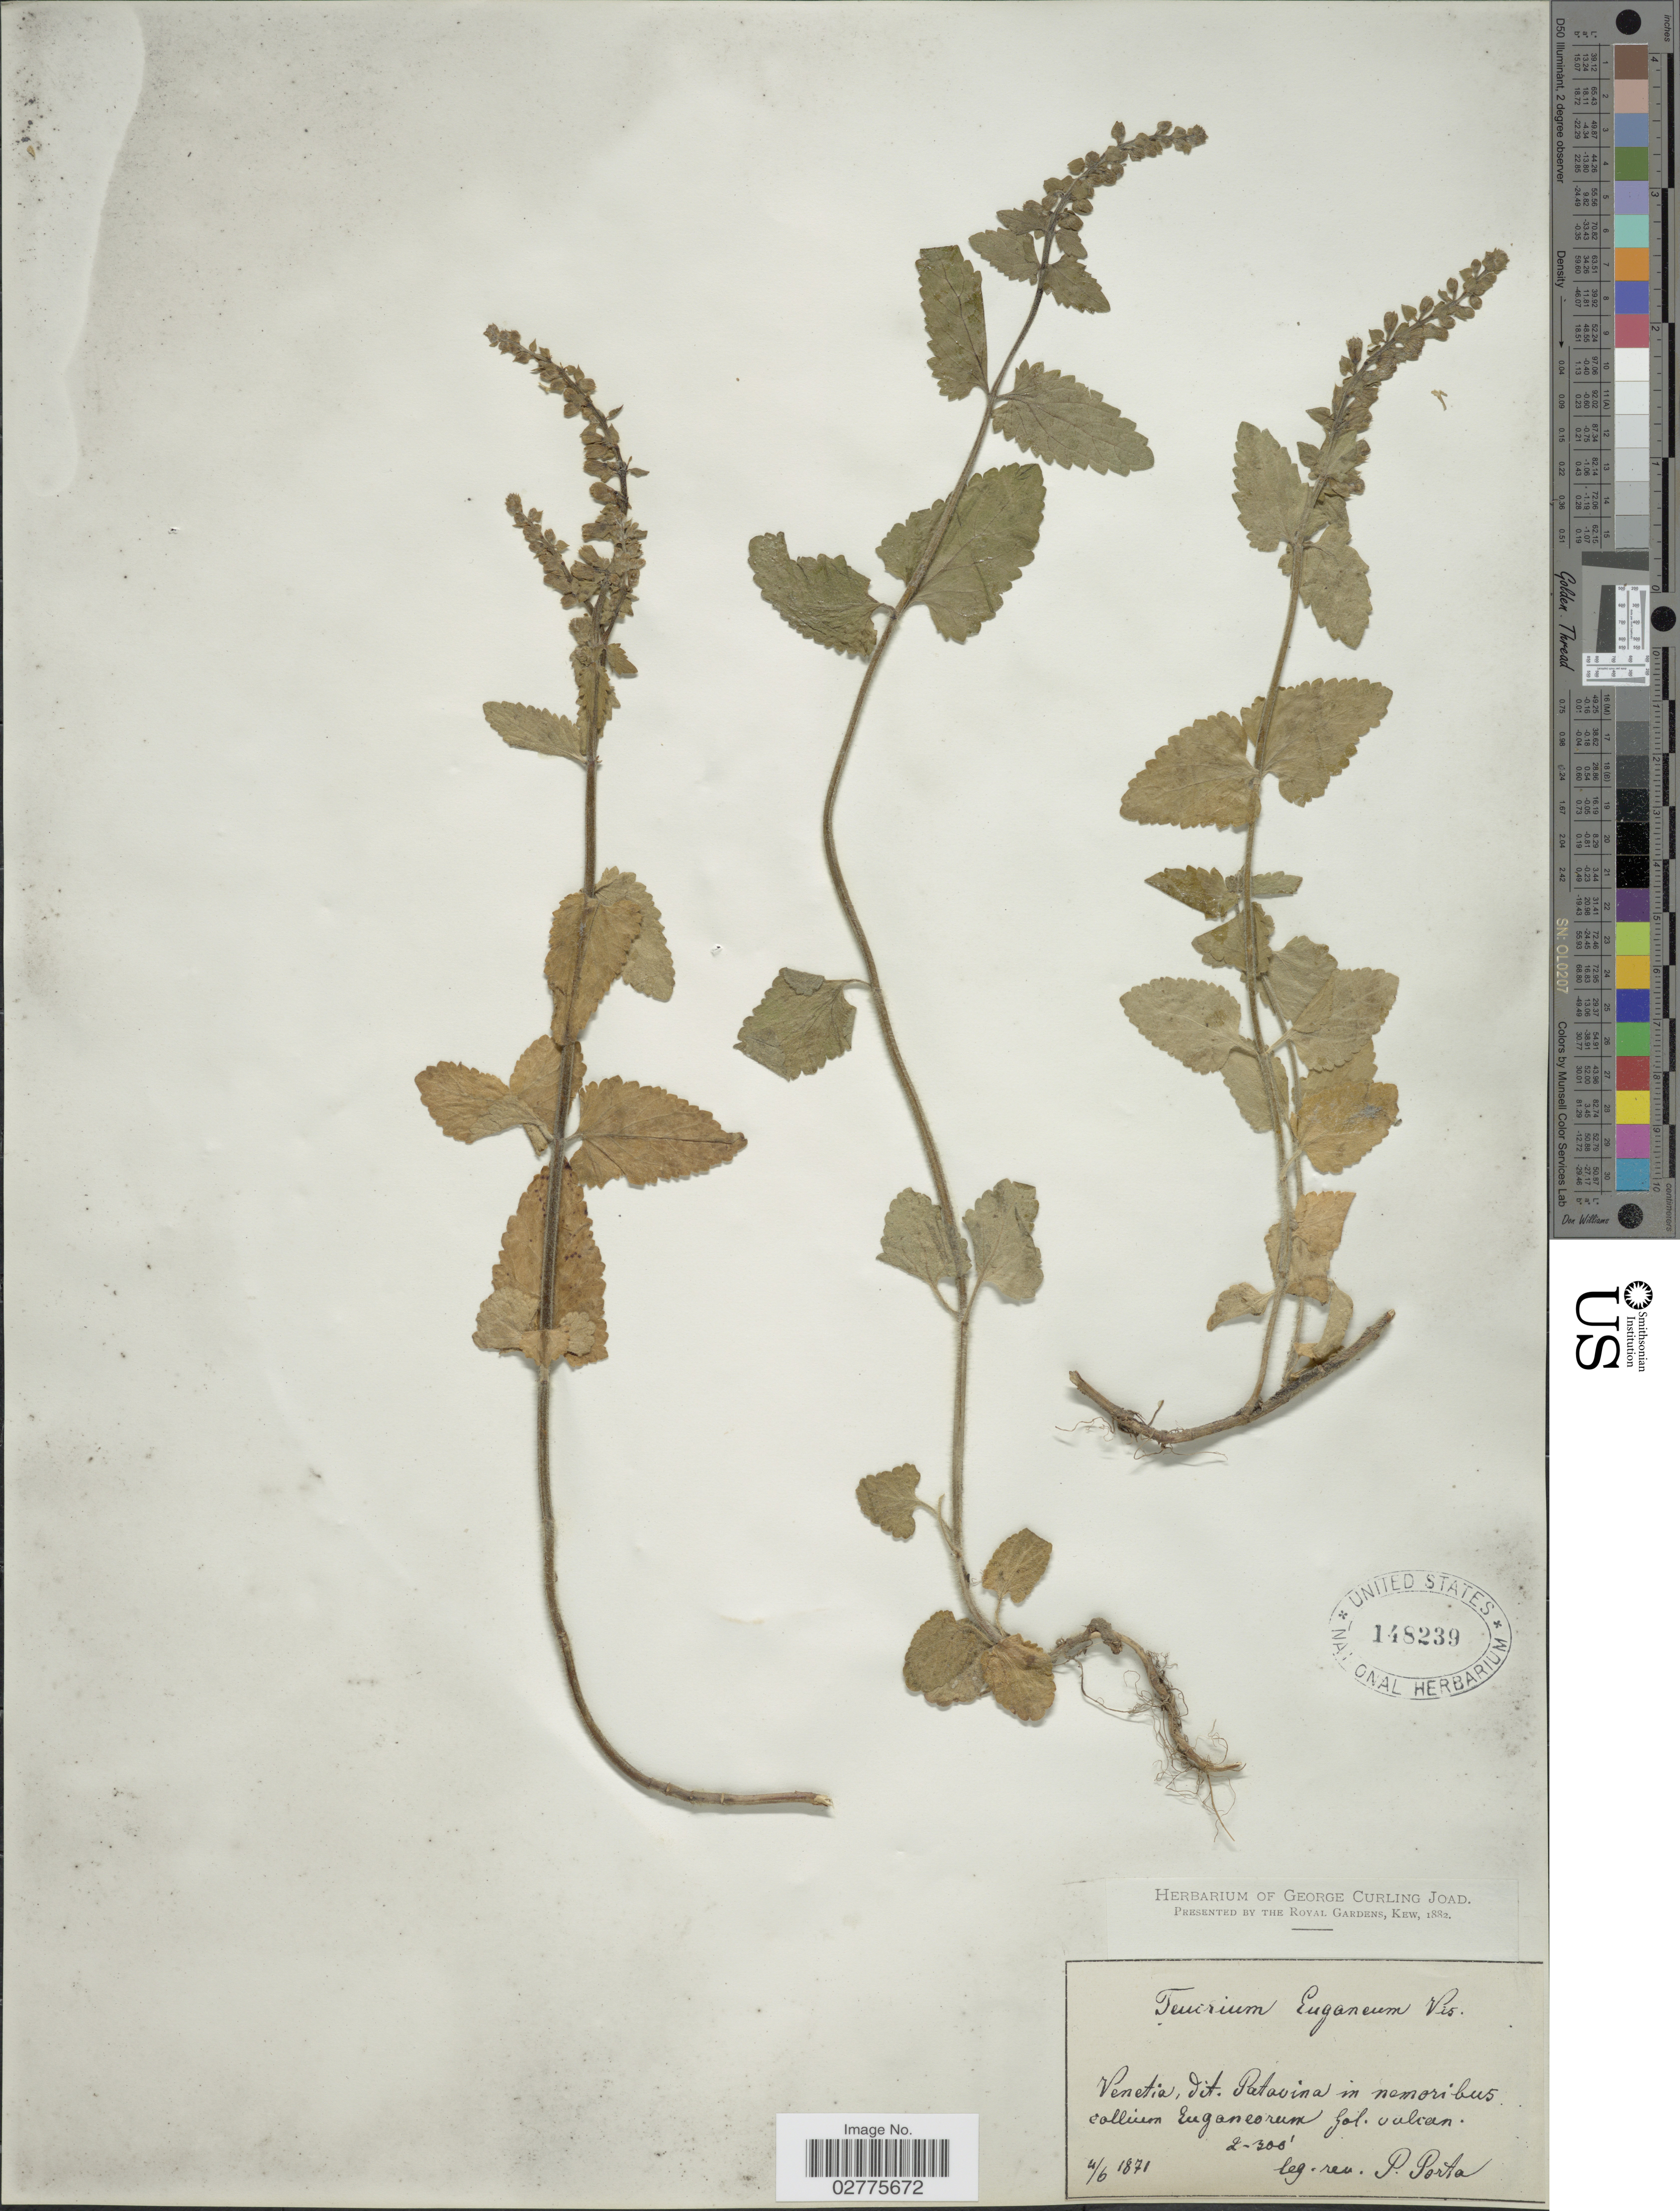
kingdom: Plantae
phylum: Tracheophyta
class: Magnoliopsida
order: Lamiales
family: Lamiaceae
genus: Teucrium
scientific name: Teucrium euganeum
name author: Vis.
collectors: P. Porta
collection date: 1871-06-04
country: Italy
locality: Venetia, dit. Patavina in nemoribus collien Euganeorum gol. vulcan.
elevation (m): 61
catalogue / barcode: US 148239